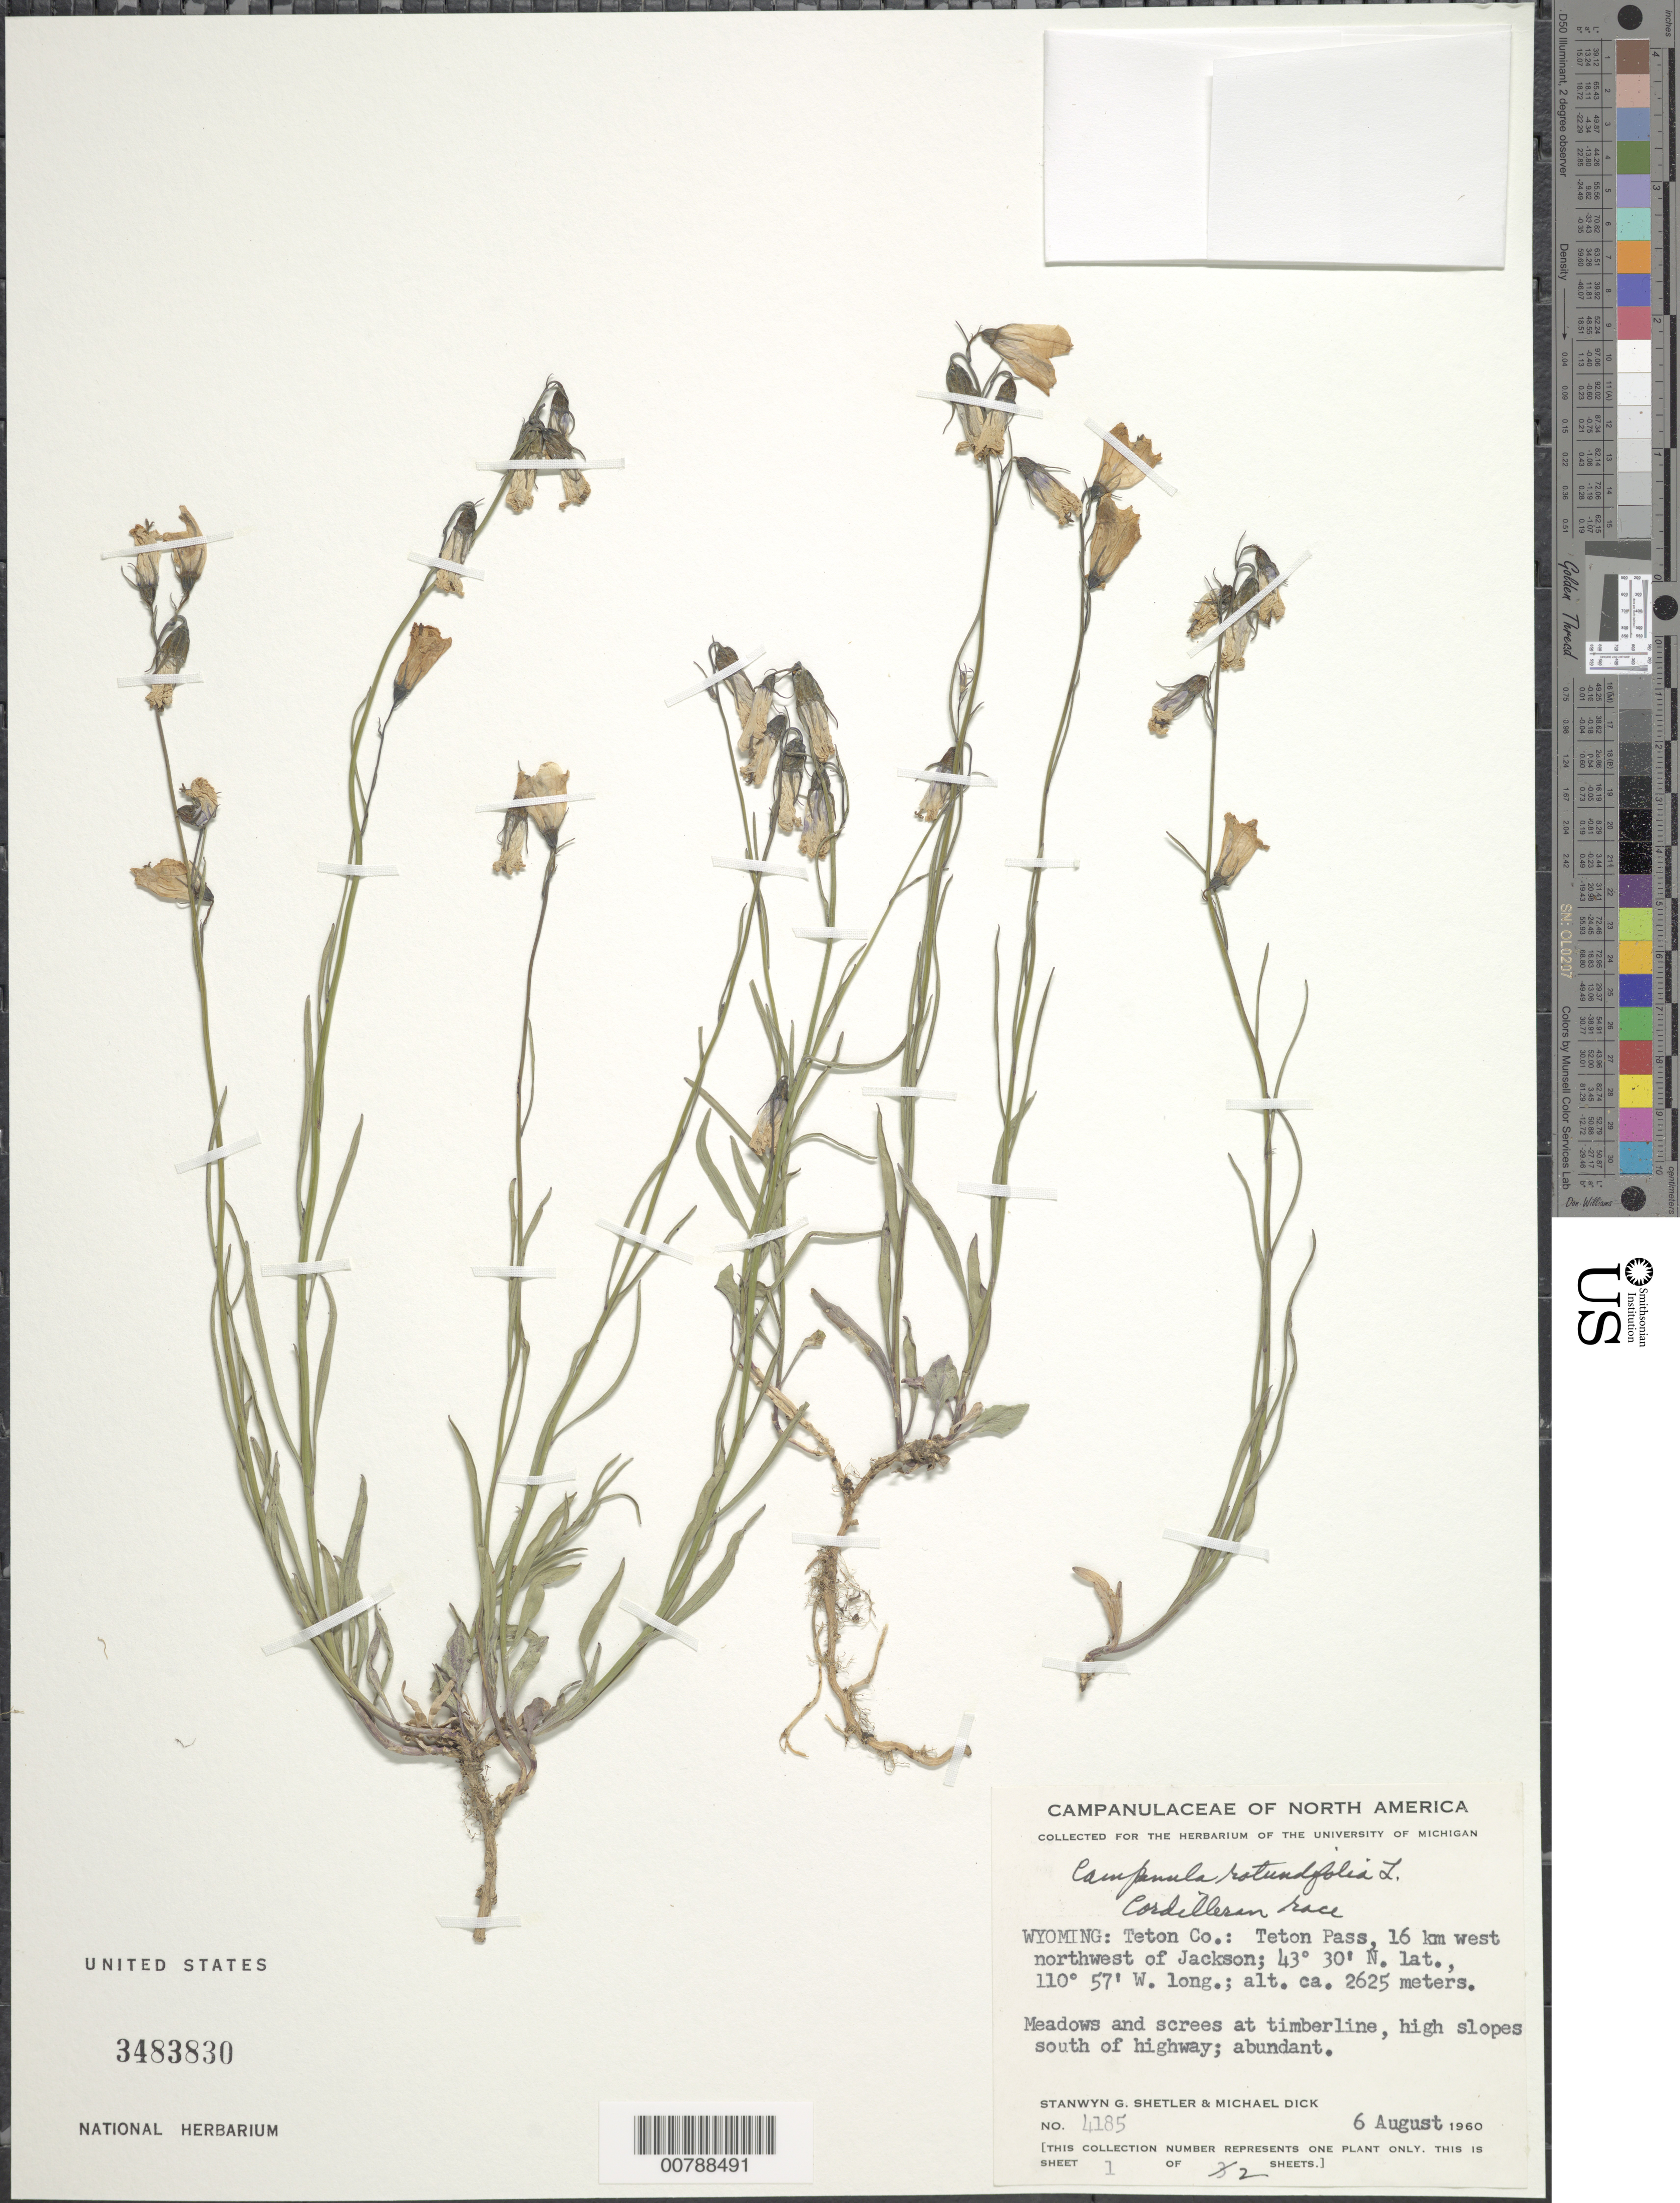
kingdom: Plantae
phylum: Tracheophyta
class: Magnoliopsida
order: Asterales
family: Campanulaceae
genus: Campanula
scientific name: Campanula rotundifolia L. Cordilleran race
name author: L.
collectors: S. Shetler & M. Dick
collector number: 4185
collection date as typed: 6 August 1960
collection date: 1960-08-06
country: United States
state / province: Wyoming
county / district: Teton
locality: Teton Pass, 16 km west northwest of Jackson.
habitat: Meadows and screes at timberline, high slopes south of highway.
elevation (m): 2625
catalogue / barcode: US 3483830